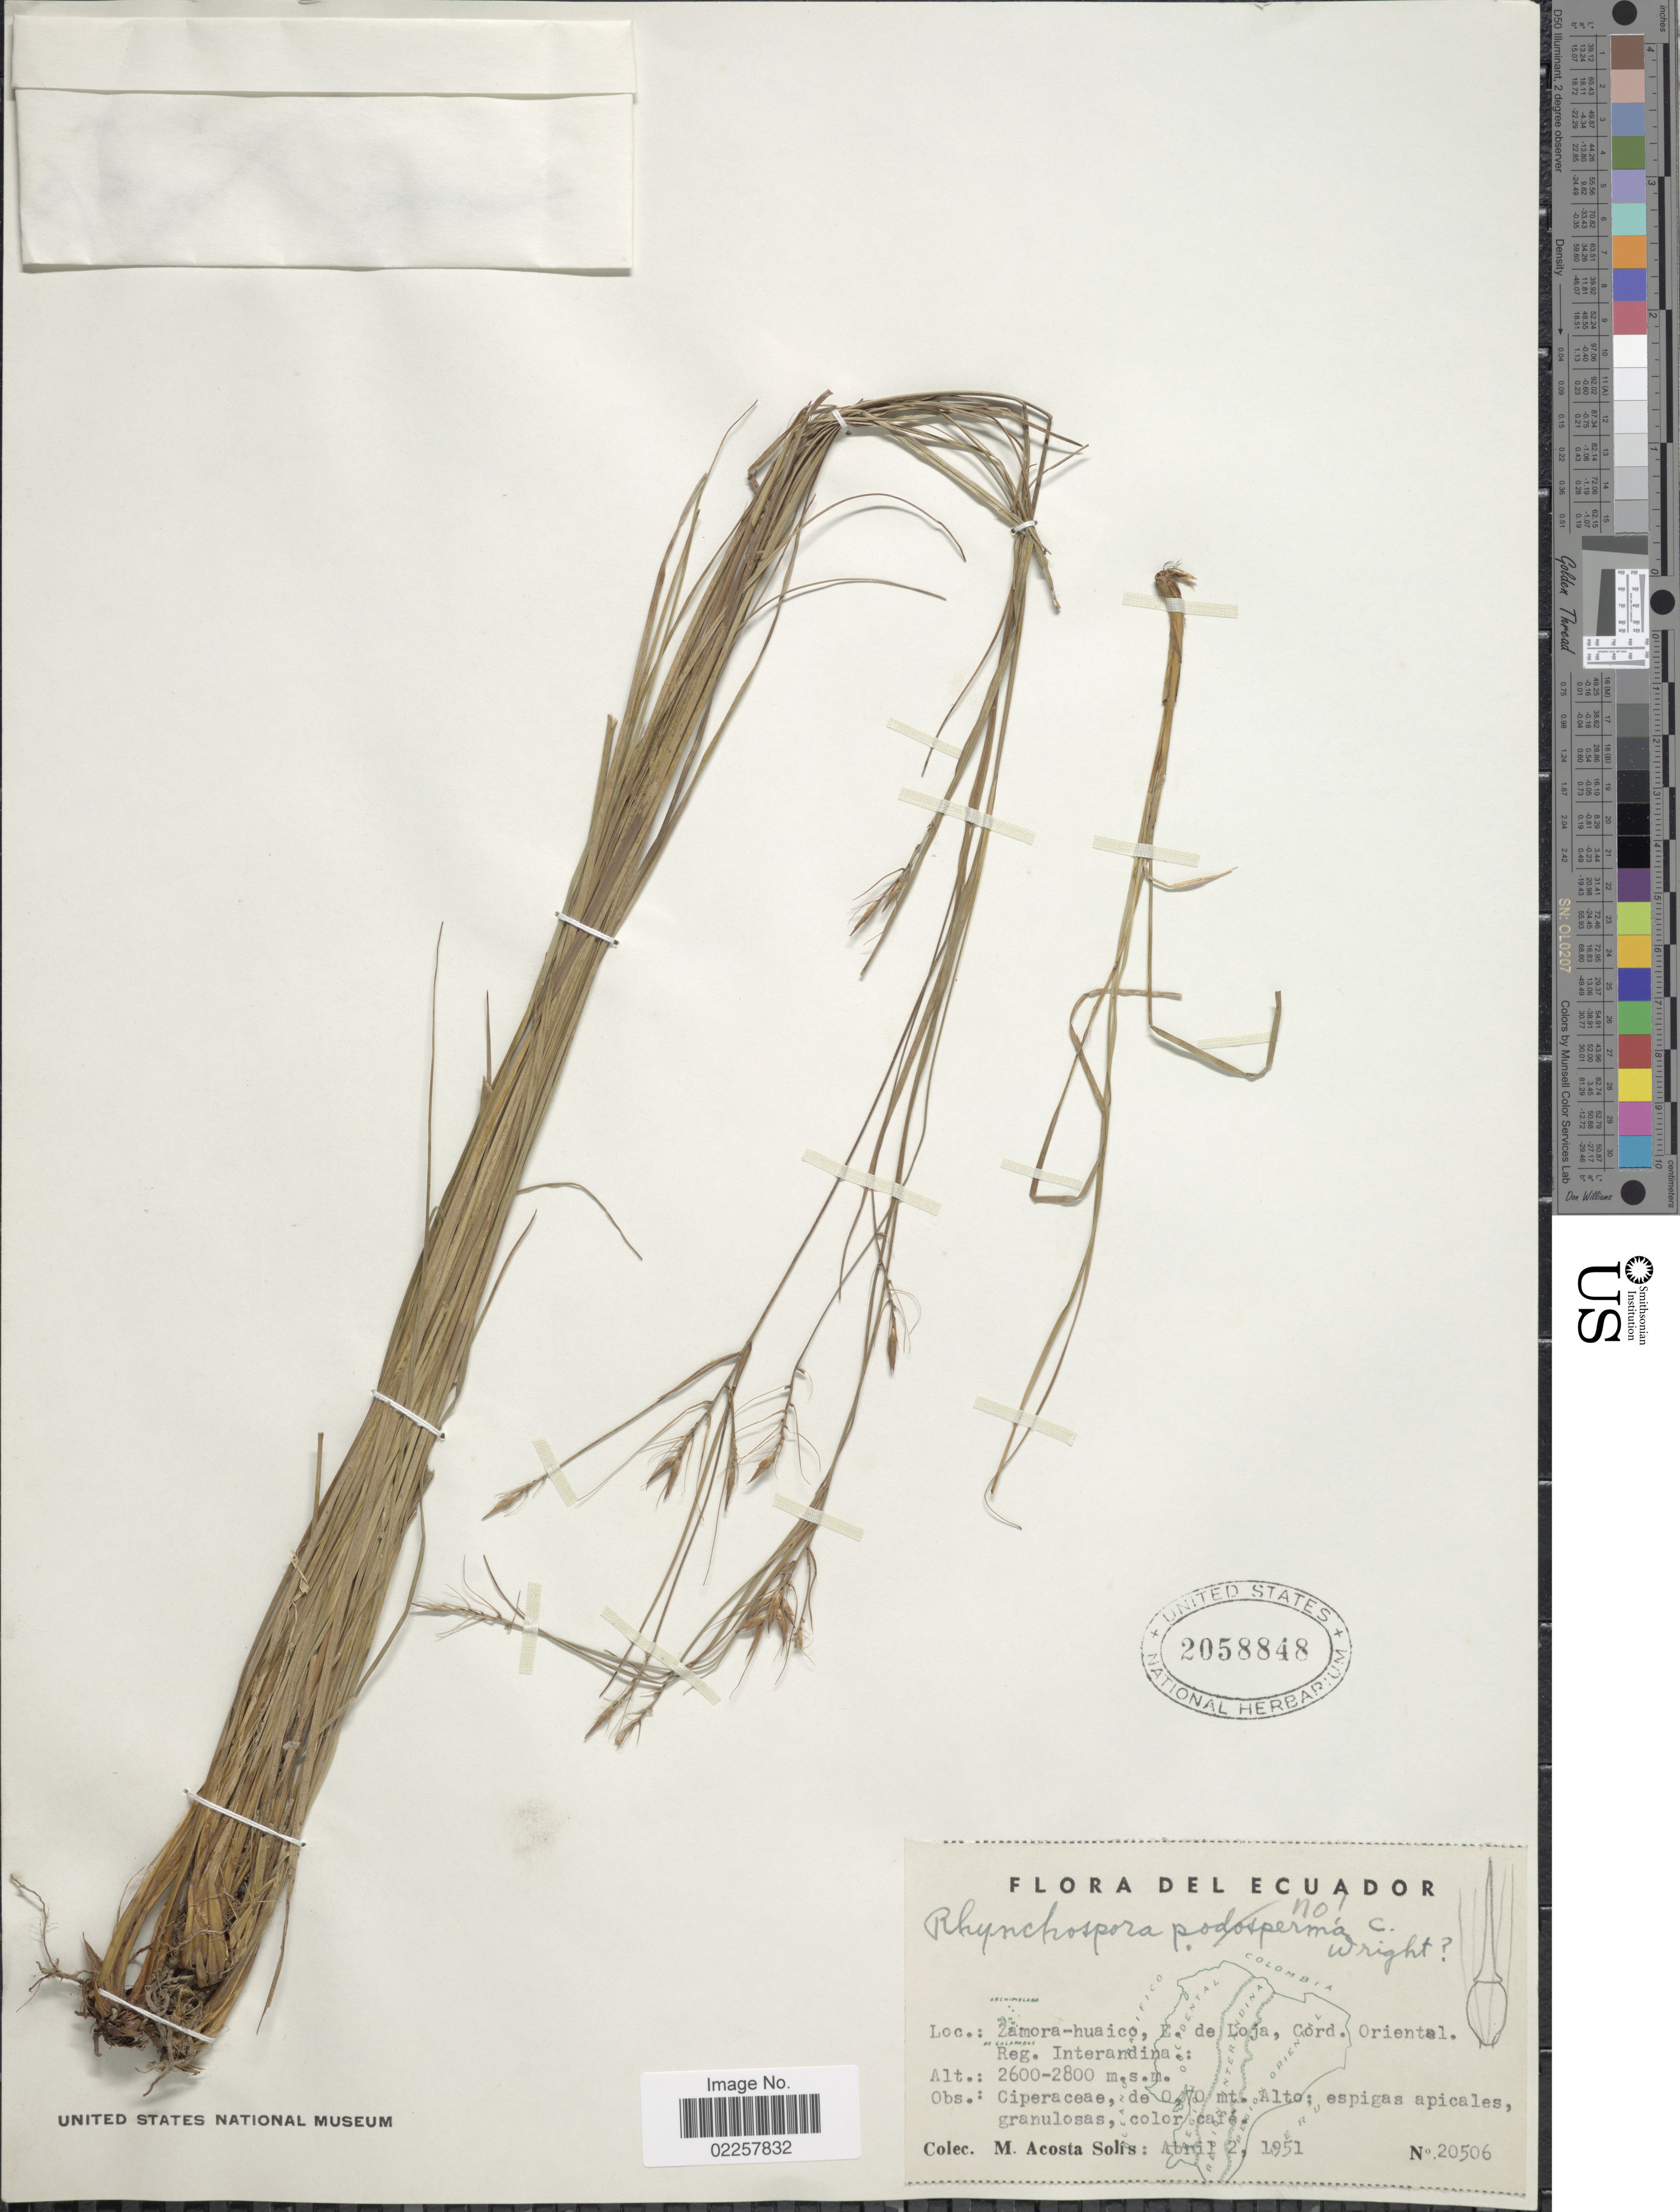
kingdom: Plantae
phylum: Tracheophyta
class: Liliopsida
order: Poales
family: Cyperaceae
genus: Rhynchospora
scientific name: Rhynchospora sp.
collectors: M. Acosta Solis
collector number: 20506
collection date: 1951-04-02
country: Ecuador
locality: Zamora-huaico, E. de Loja, Cord. Oriental, Reg. Interandina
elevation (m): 2600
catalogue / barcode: US 2058848